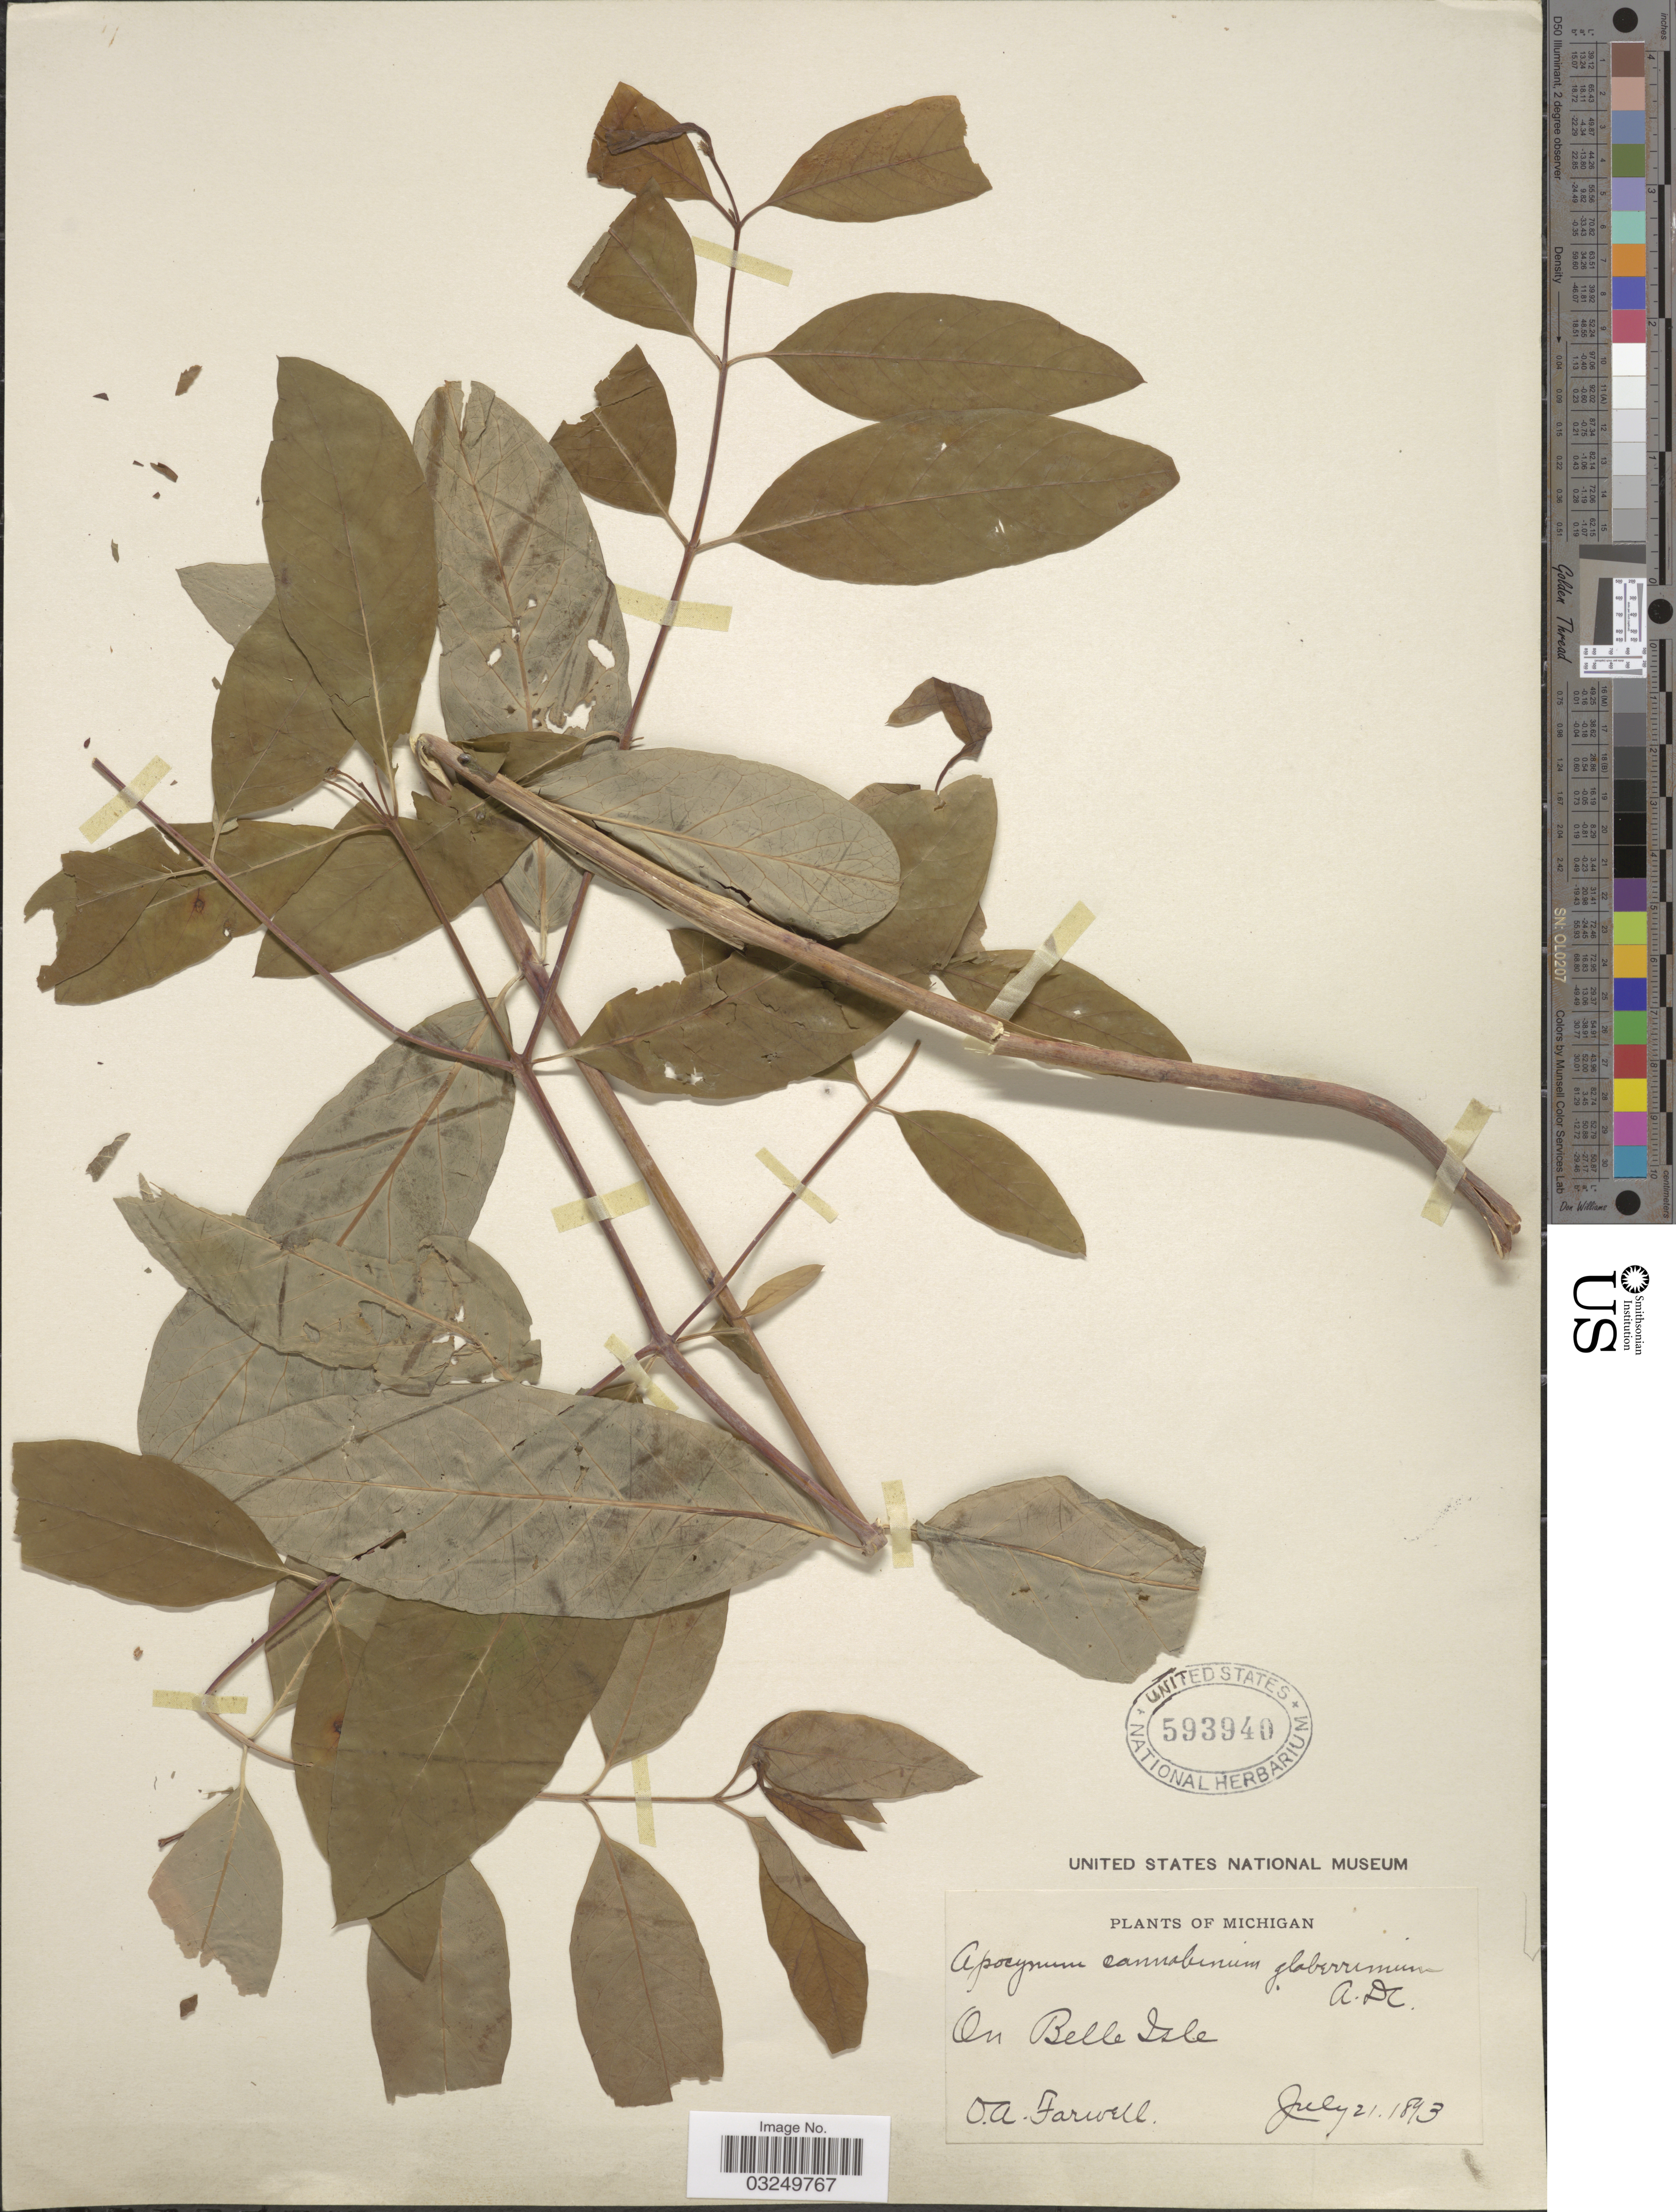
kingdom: Plantae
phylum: Tracheophyta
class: Magnoliopsida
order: Gentianales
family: Apocynaceae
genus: Apocynum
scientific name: Apocynum cannabinum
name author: L.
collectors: O. Farwell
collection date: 1893-07-21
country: United States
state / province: Michigan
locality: On Bella Isle.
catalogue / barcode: US 593940